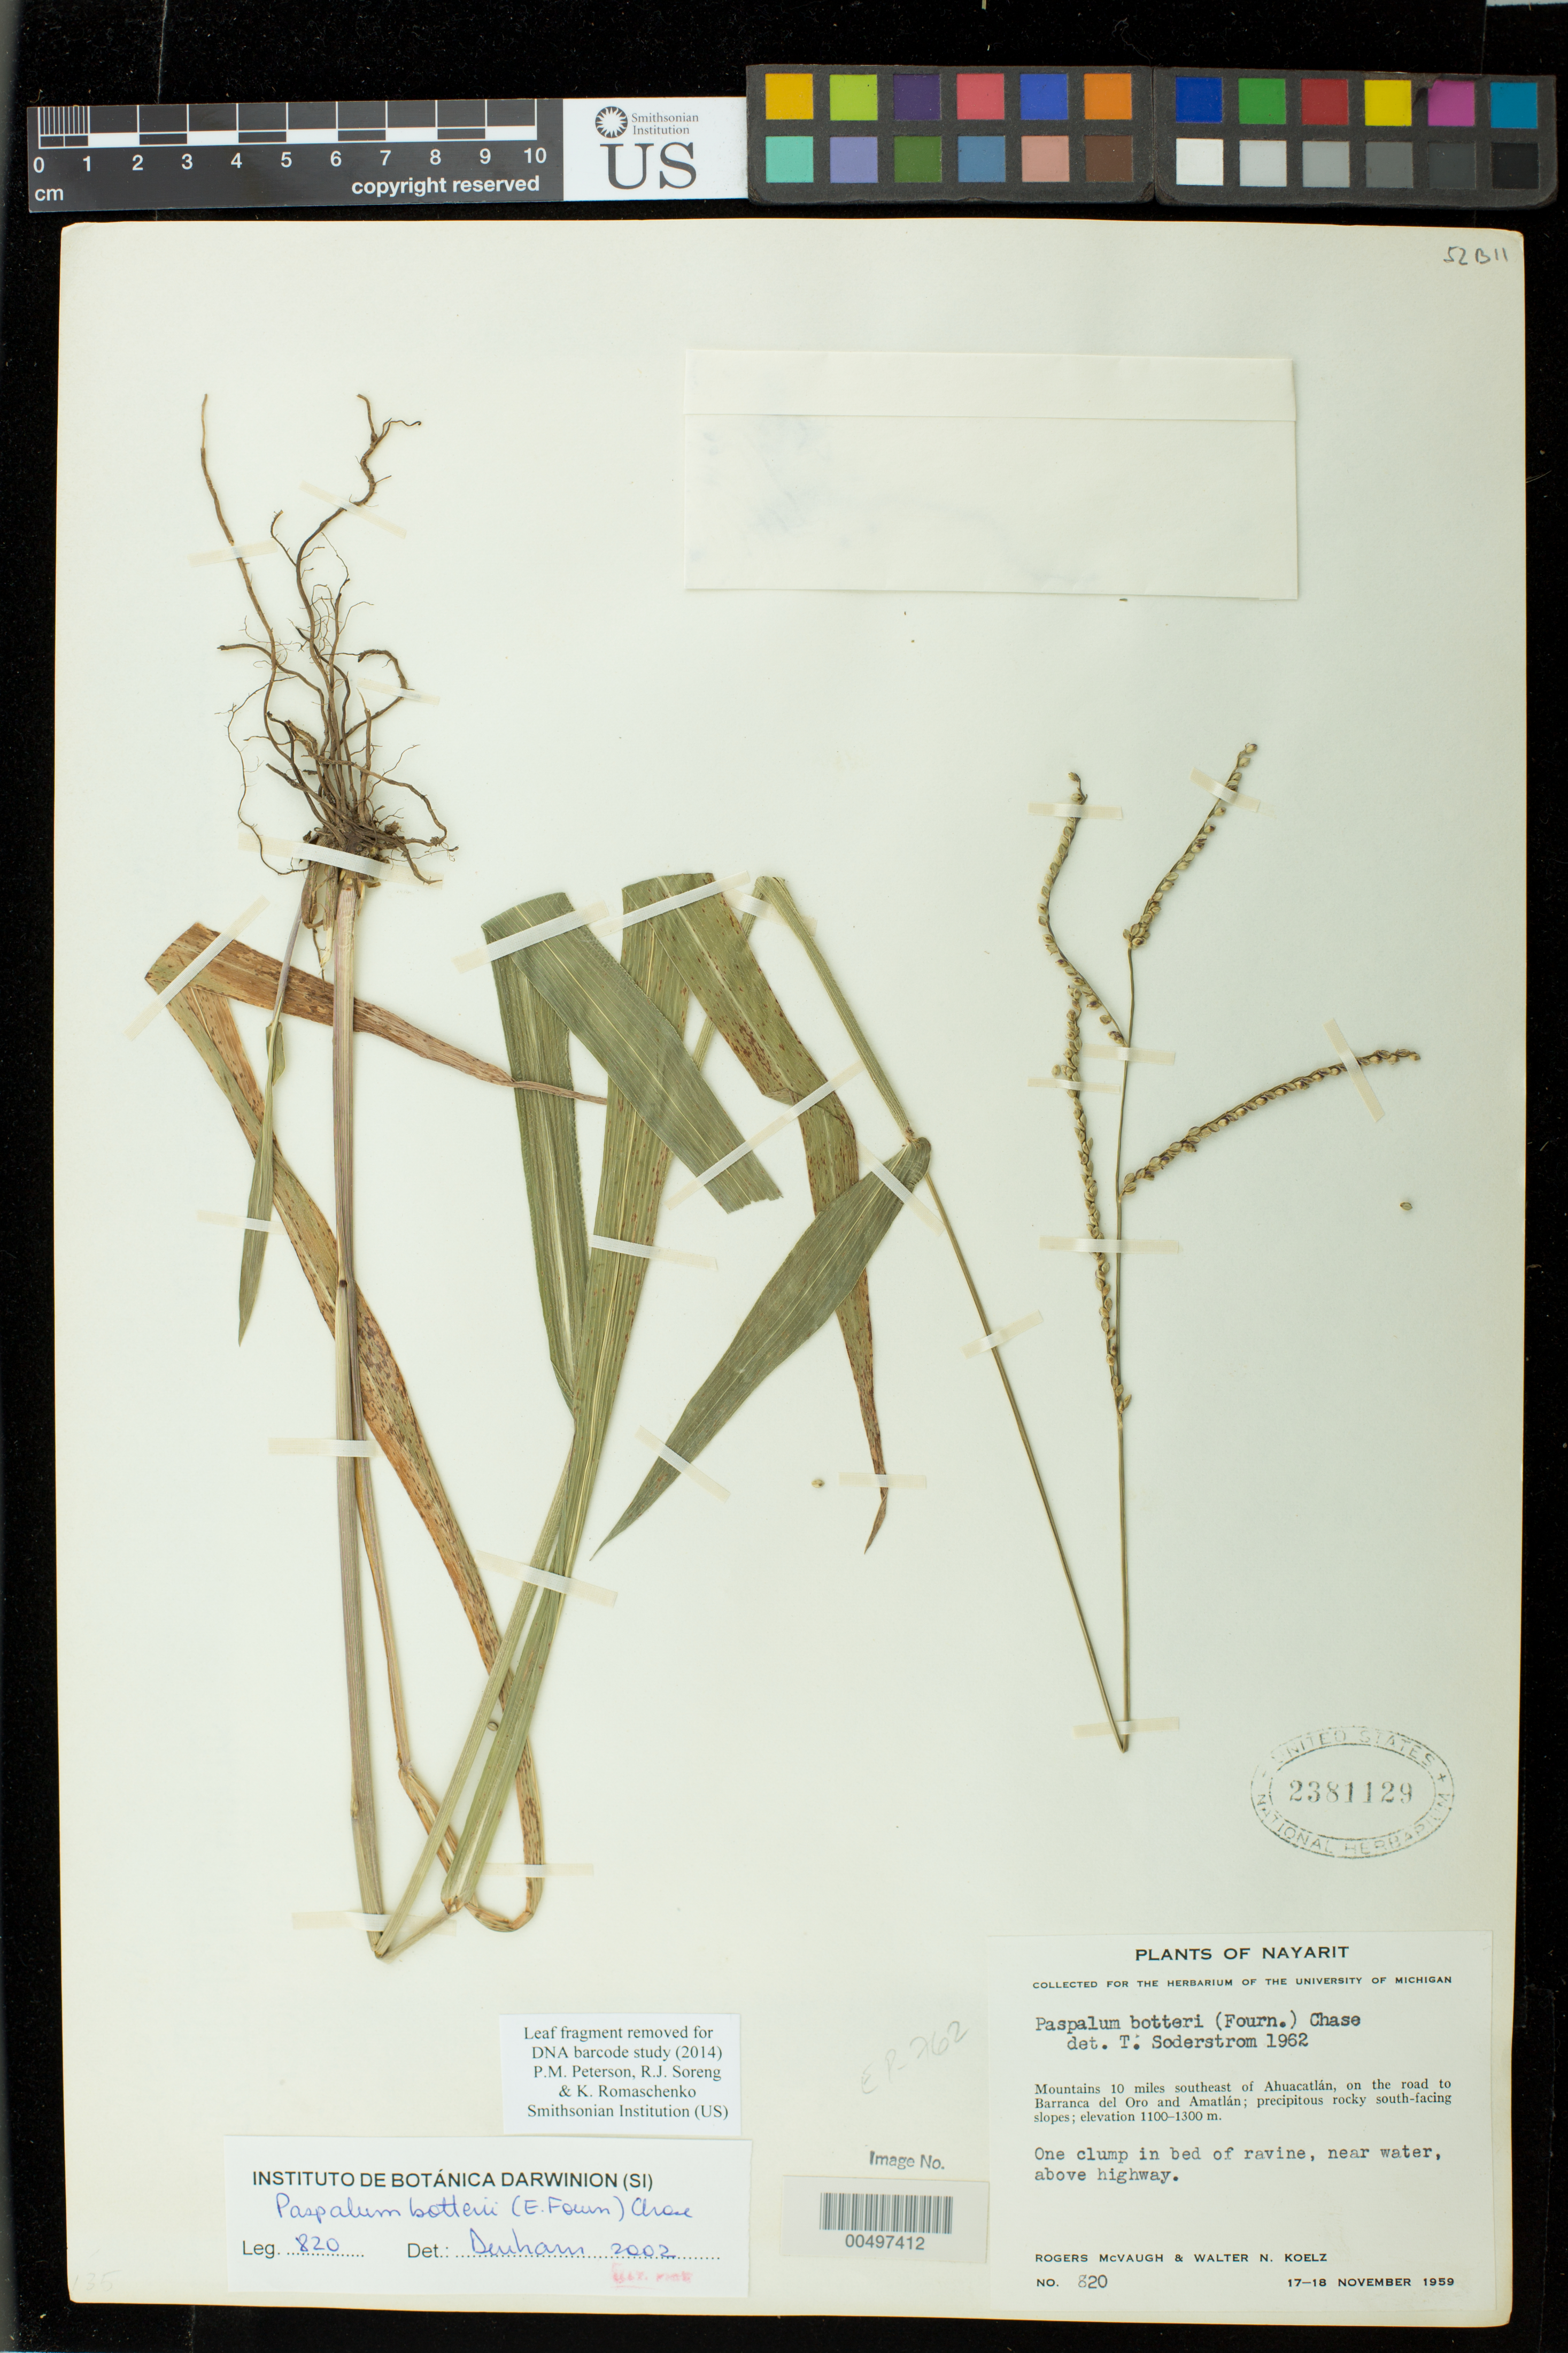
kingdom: Plantae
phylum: Tracheophyta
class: Liliopsida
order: Poales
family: Poaceae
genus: Paspalum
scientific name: Paspalum botteri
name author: (E. Fourn.) Chase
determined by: Soderstrom, T. R.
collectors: R. McVaugh & W. N. Koelz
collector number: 820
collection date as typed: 17 Nov 1959 to 18 Nov 1959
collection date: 1959-11-17/1959-11-18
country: Mexico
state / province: Nayarit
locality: Mts 10 mi SE of Ahuacatl n, on the rd to Barranca del Oro & Amatl n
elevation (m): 1100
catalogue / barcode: US 2381129